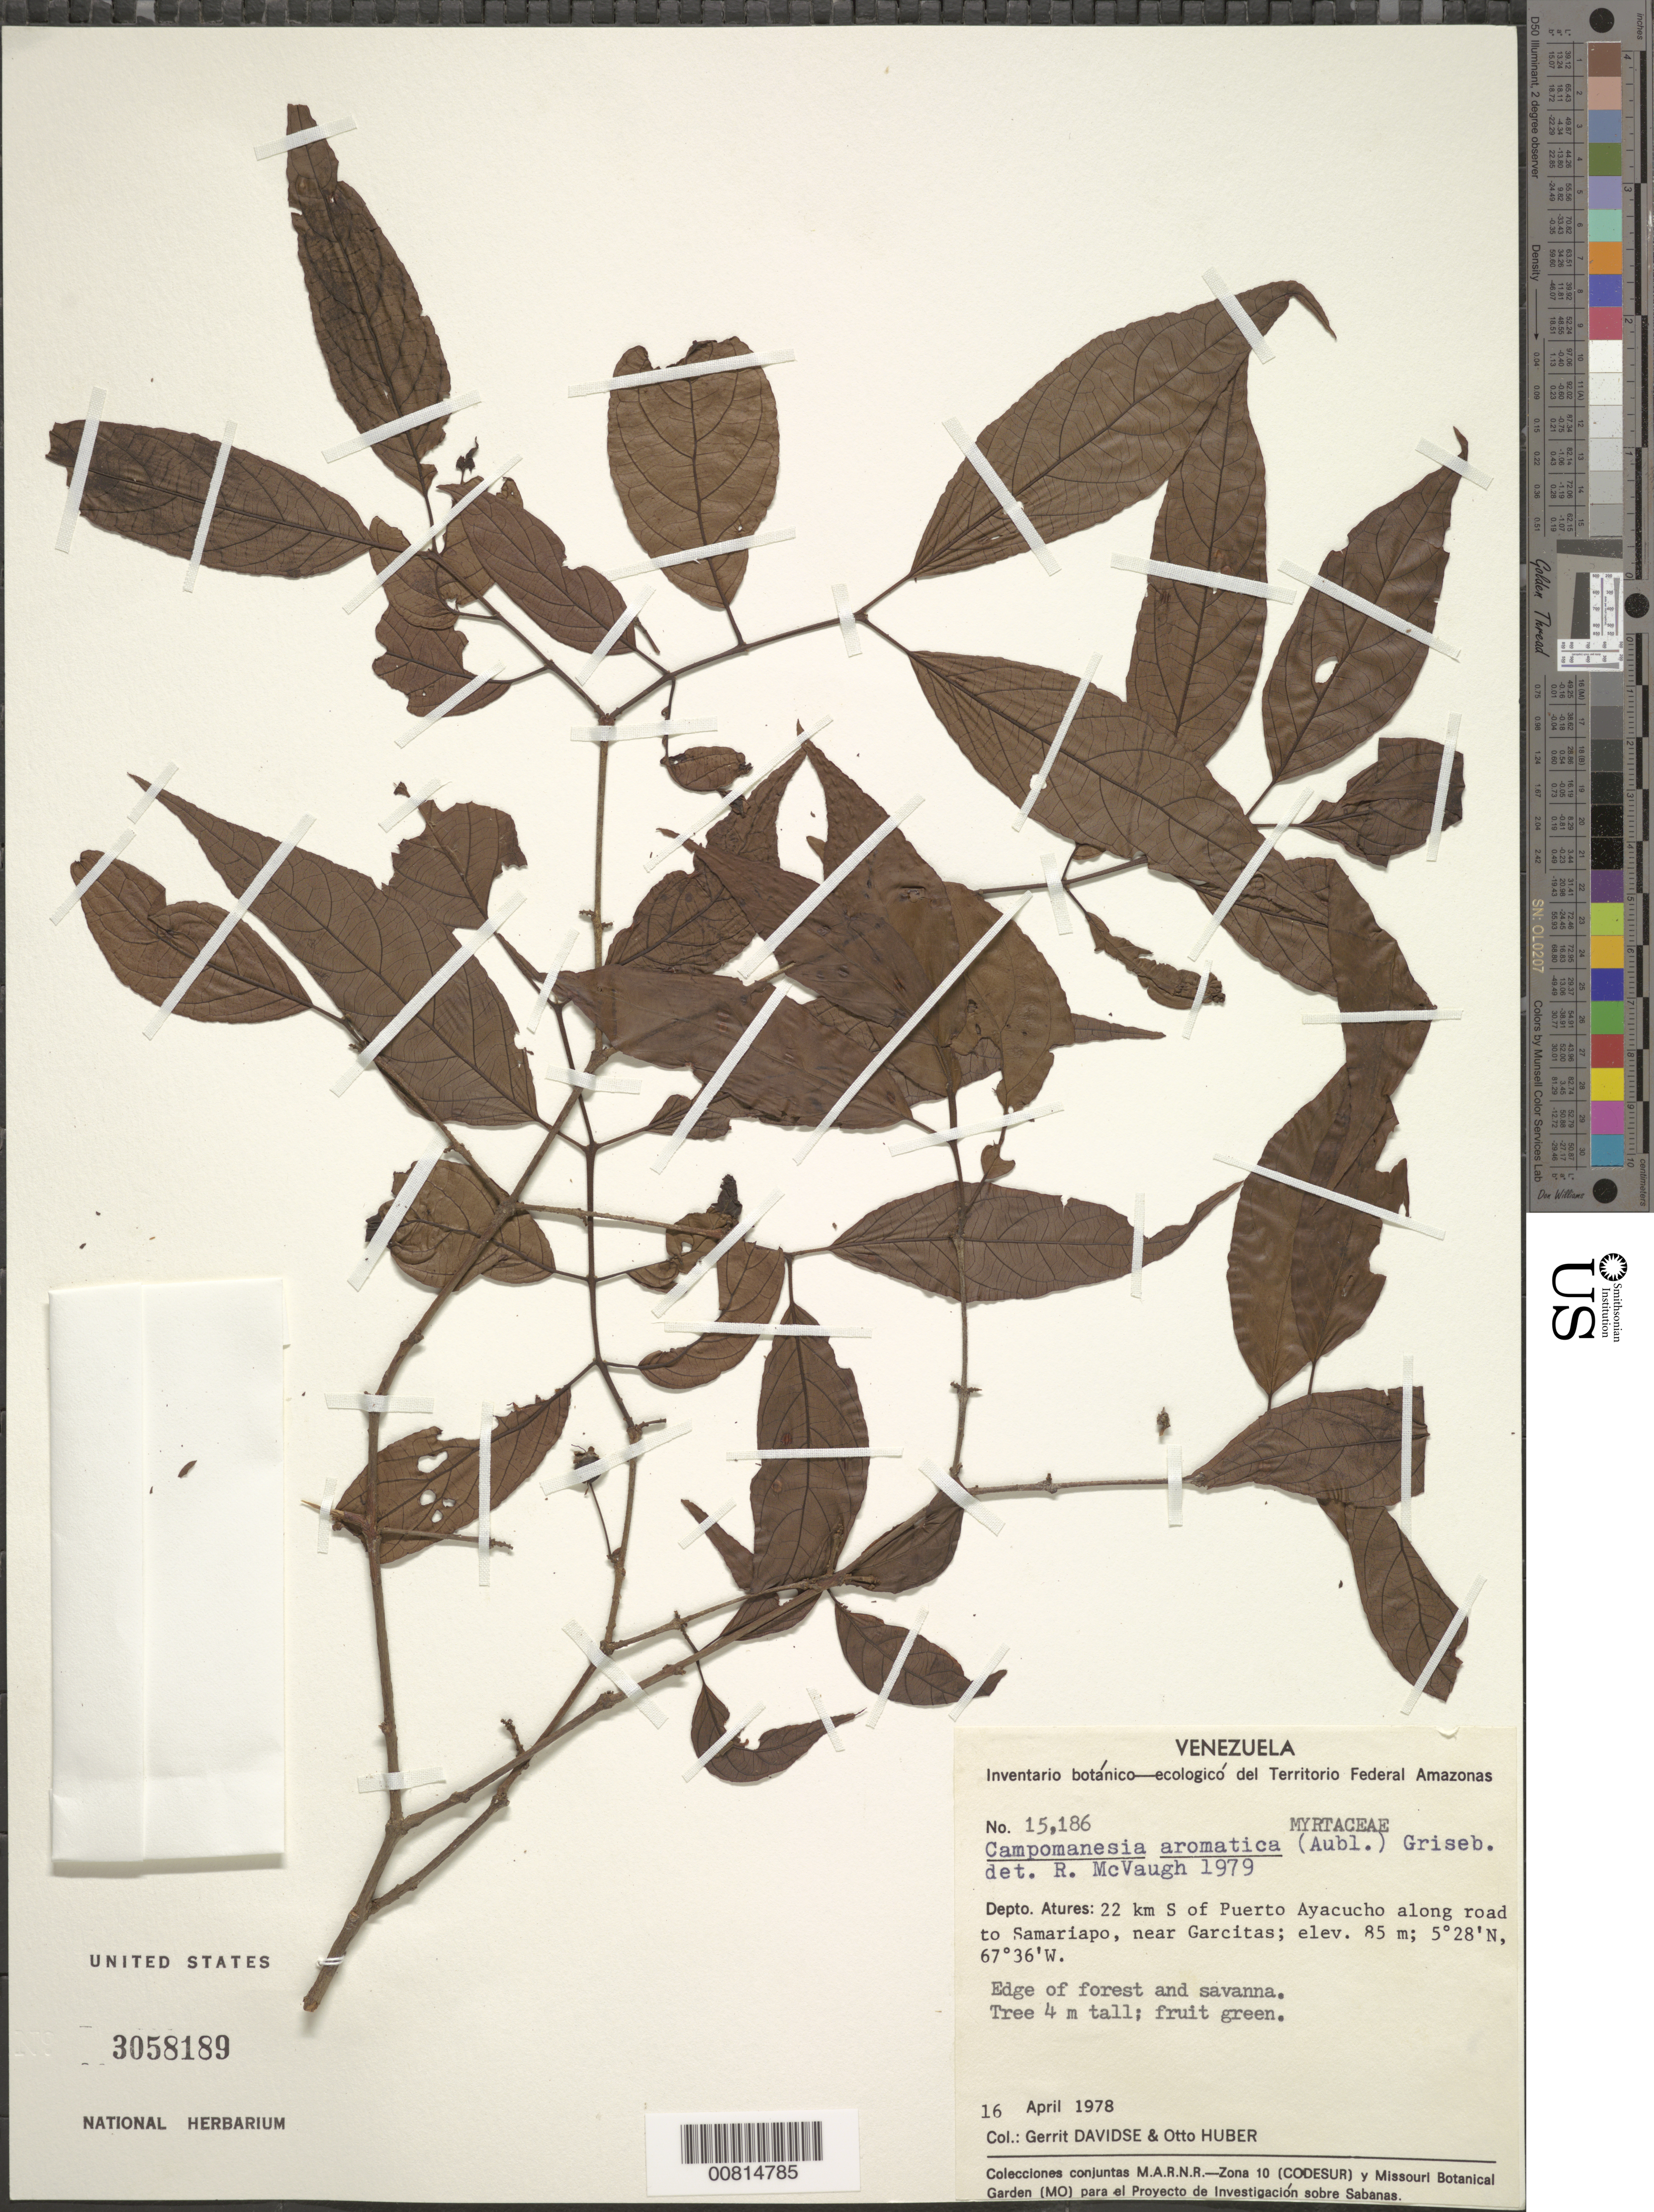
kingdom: Plantae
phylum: Tracheophyta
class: Magnoliopsida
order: Myrtales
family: Myrtaceae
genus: Campomanesia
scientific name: Campomanesia aromatica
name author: (Aubl.) Griseb.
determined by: McVaugh, R.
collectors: G. Davidse & O. Huber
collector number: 15186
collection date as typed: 16-Apr-78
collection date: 1978-04-16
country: Venezuela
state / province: Amazonas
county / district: Atures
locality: Puerto Ayacucho, 22 km S of along road to Samariapo, near Garcitas, Río Orinoco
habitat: Edge of forest and savanna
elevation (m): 85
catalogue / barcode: US 3058189